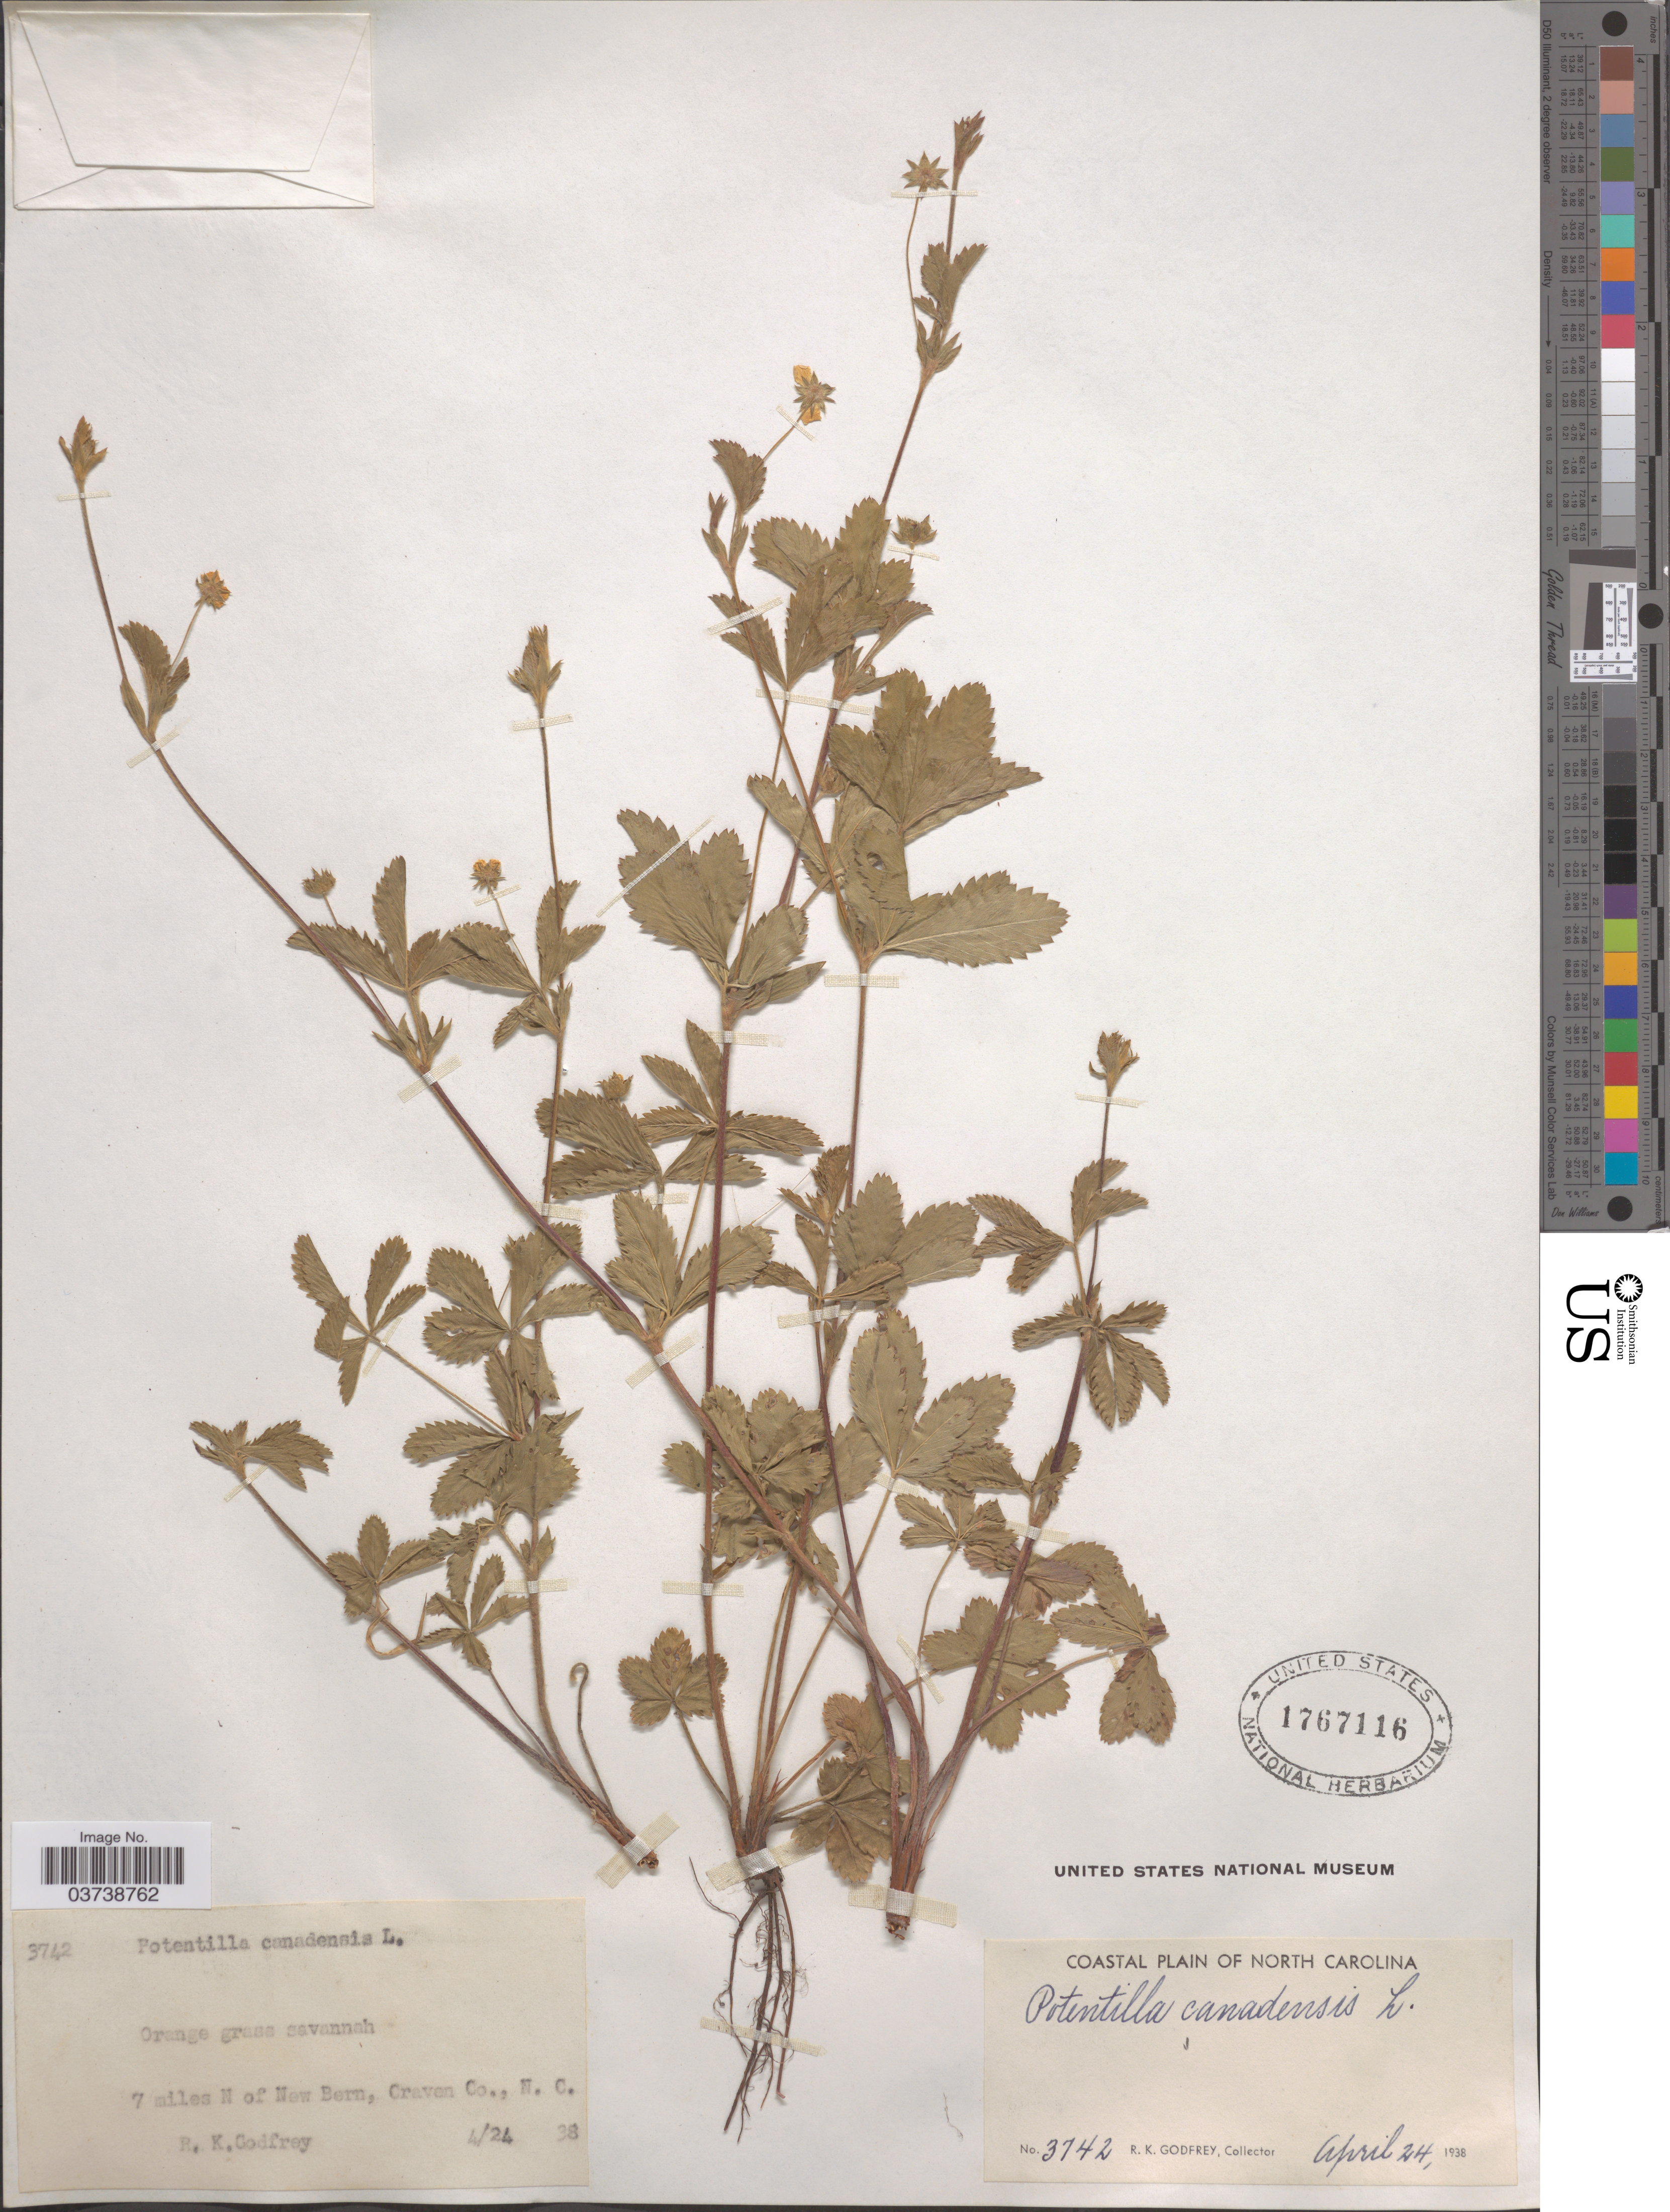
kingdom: Plantae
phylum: Tracheophyta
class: Magnoliopsida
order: Rosales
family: Rosaceae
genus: Potentilla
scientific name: Potentilla canadensis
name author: L.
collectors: R. K. Godfrey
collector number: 3742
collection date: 1938-04-24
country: United States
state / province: North Carolina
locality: Coastal Plain of North Carolina. 7 miles N of New Bern, Craven Co.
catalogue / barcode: US 1767116